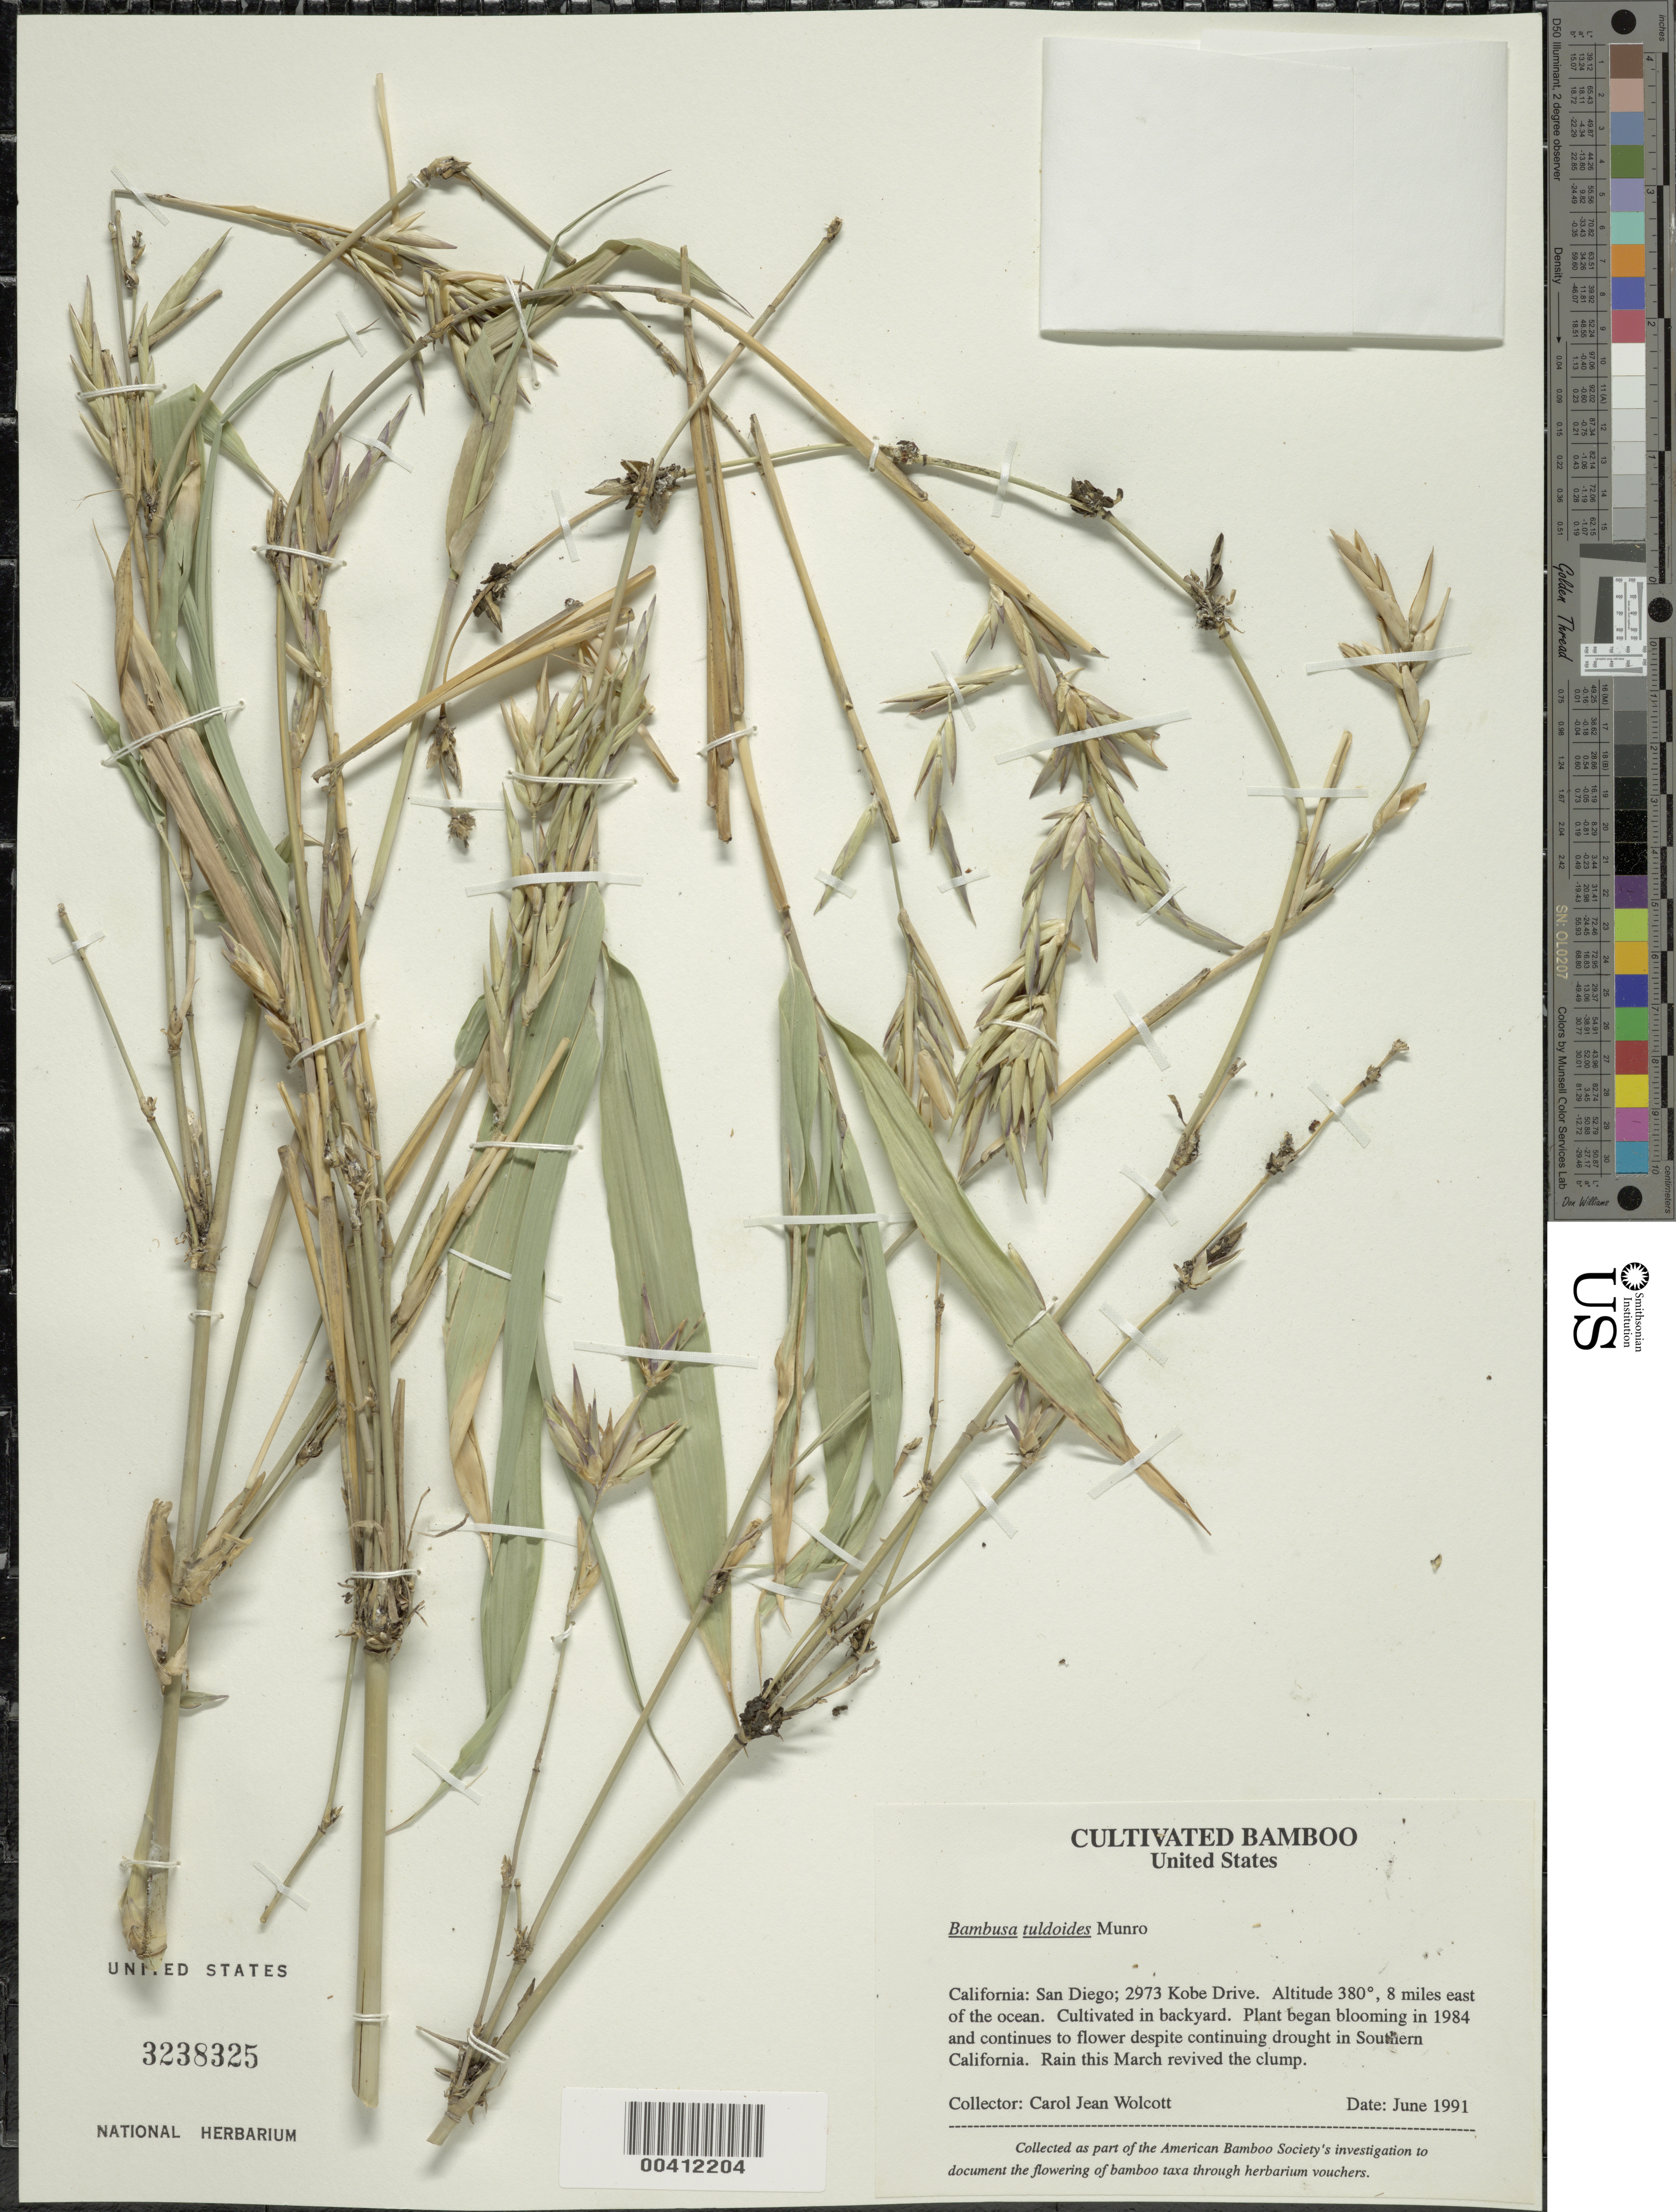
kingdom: Plantae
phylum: Tracheophyta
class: Liliopsida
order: Poales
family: Poaceae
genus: Bambusa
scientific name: Bambusa tuldoides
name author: Munro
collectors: C. Wolcott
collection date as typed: Jun 1991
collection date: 1991-06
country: United States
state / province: California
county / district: San Diego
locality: San diego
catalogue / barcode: US 3238325